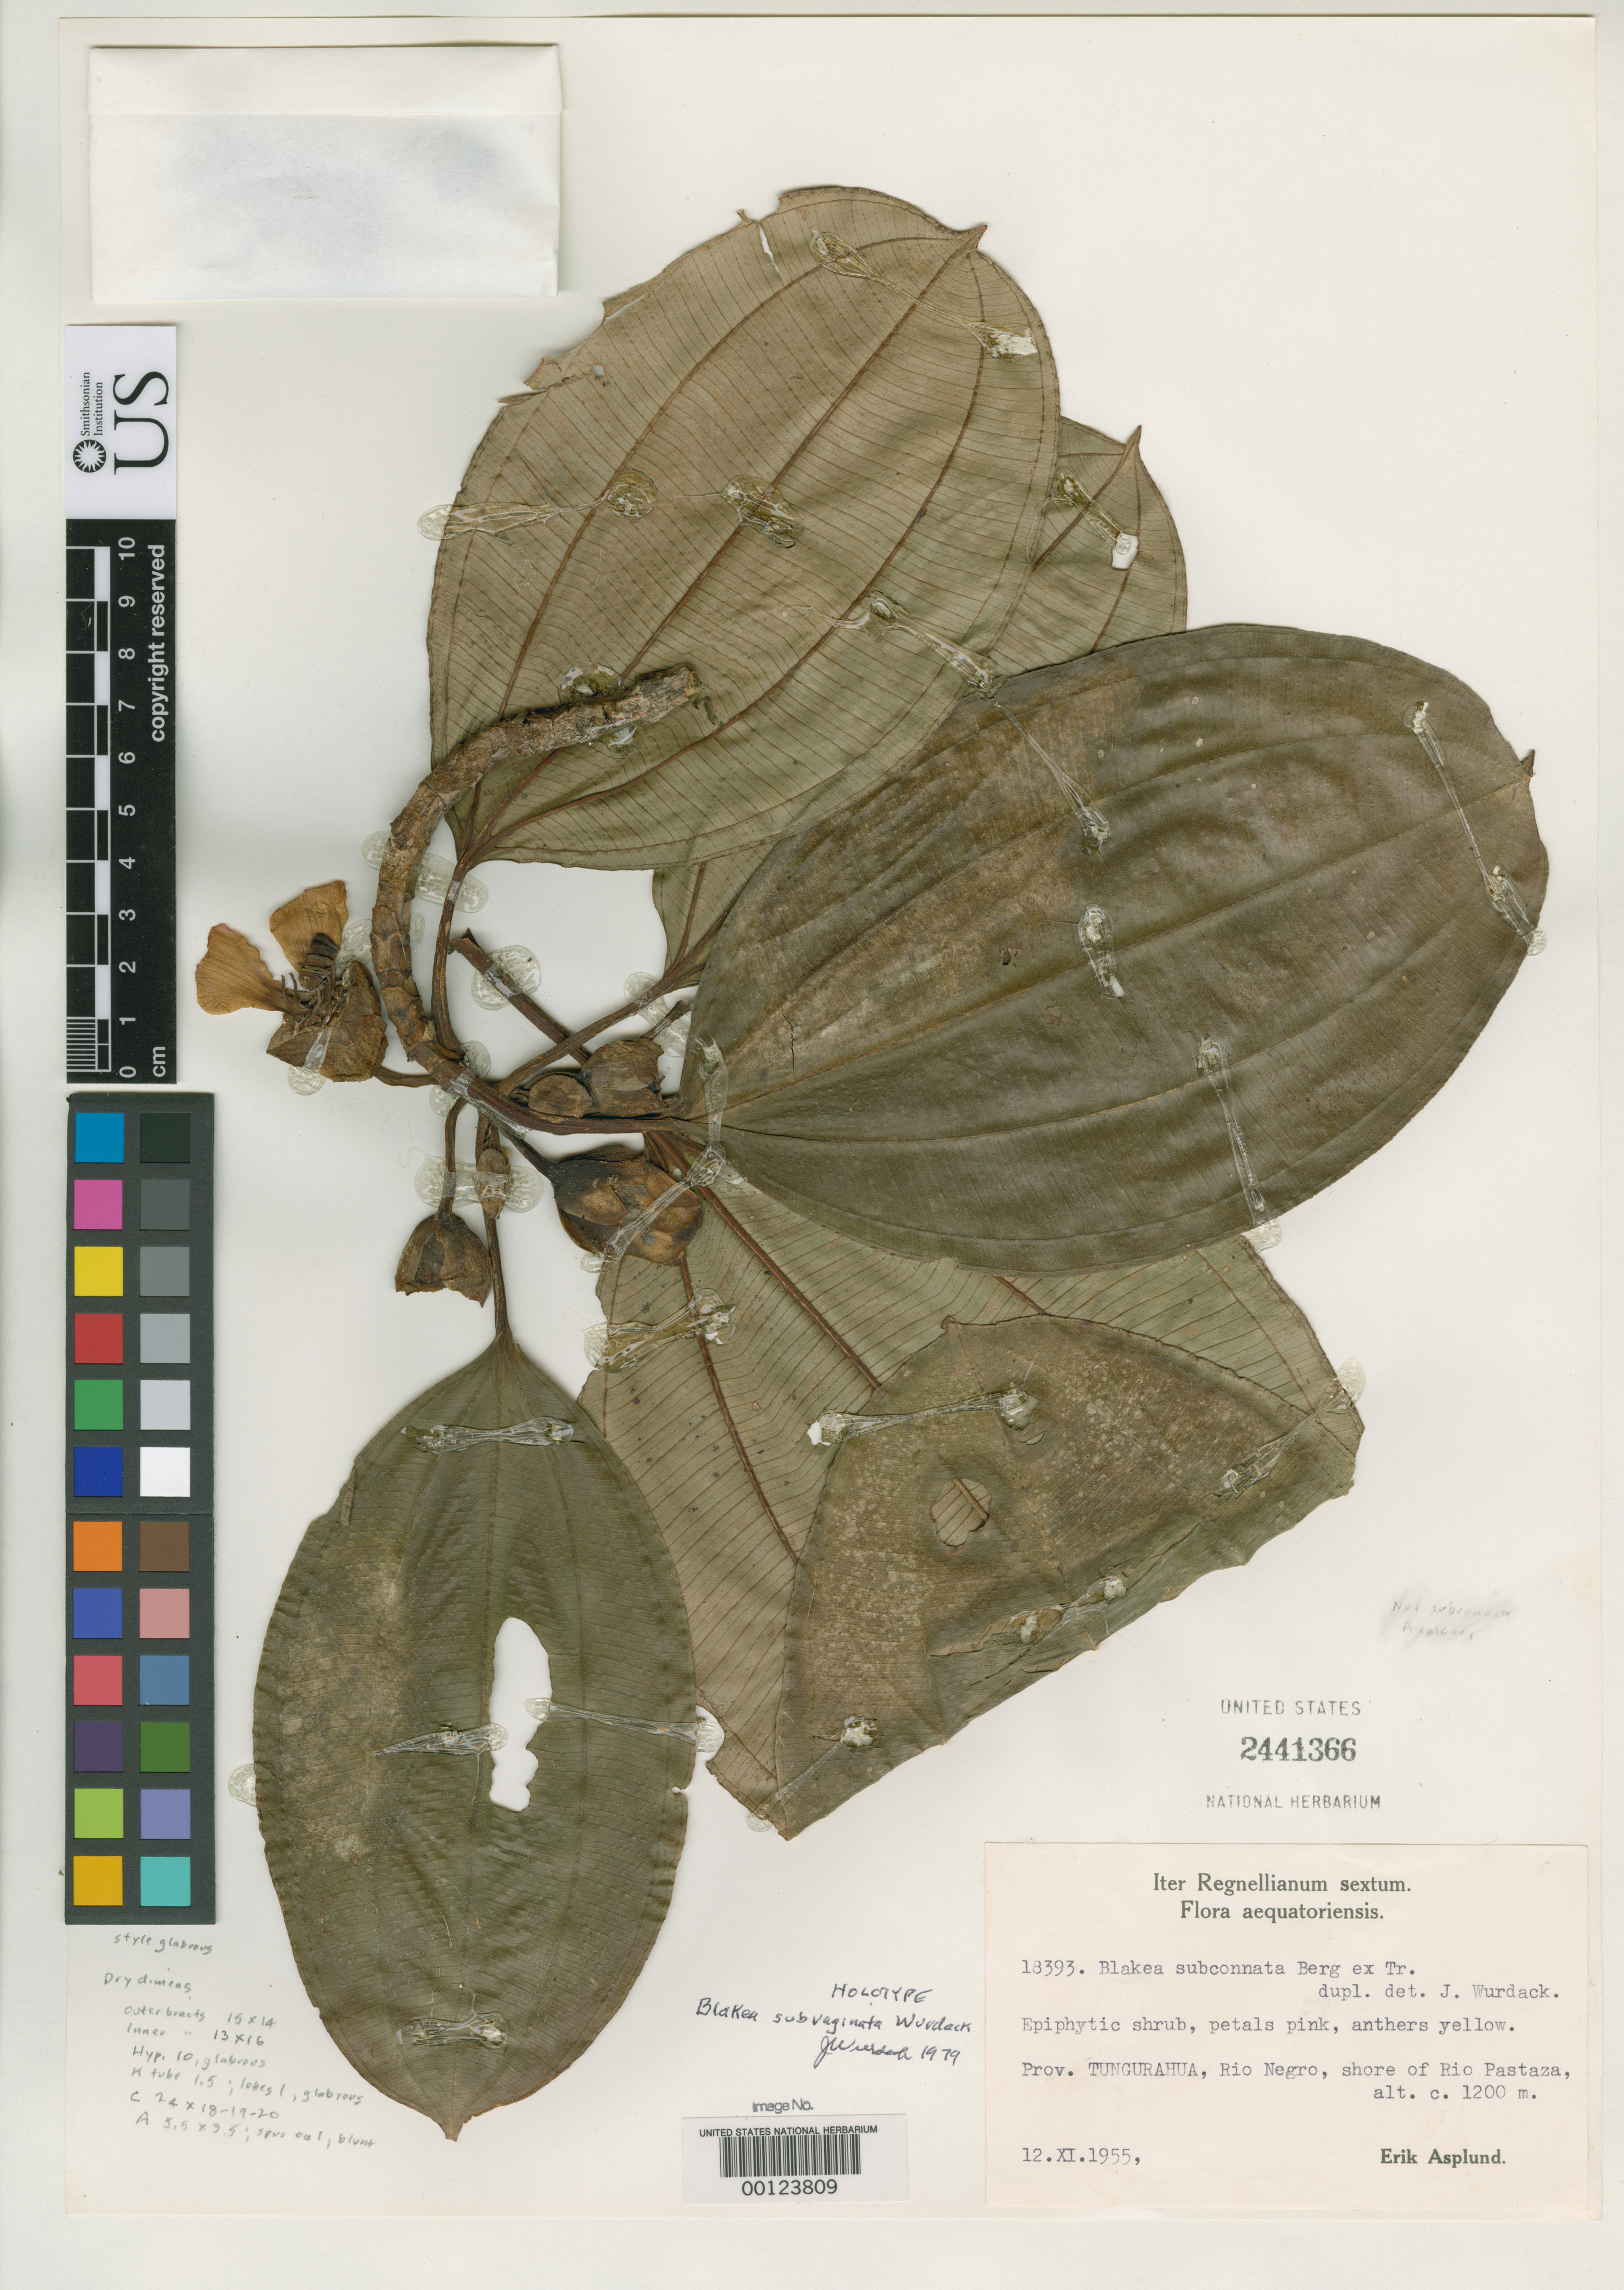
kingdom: Plantae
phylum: Tracheophyta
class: Magnoliopsida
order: Myrtales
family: Melastomataceae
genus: Blakea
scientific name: Blakea subvaginata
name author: Wurdack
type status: Holotype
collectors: E. Asplund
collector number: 18393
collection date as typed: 12 Nov 1955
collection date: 1955-11-12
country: Ecuador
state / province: Tungurahua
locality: Rio Negro.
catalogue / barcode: US 2441366